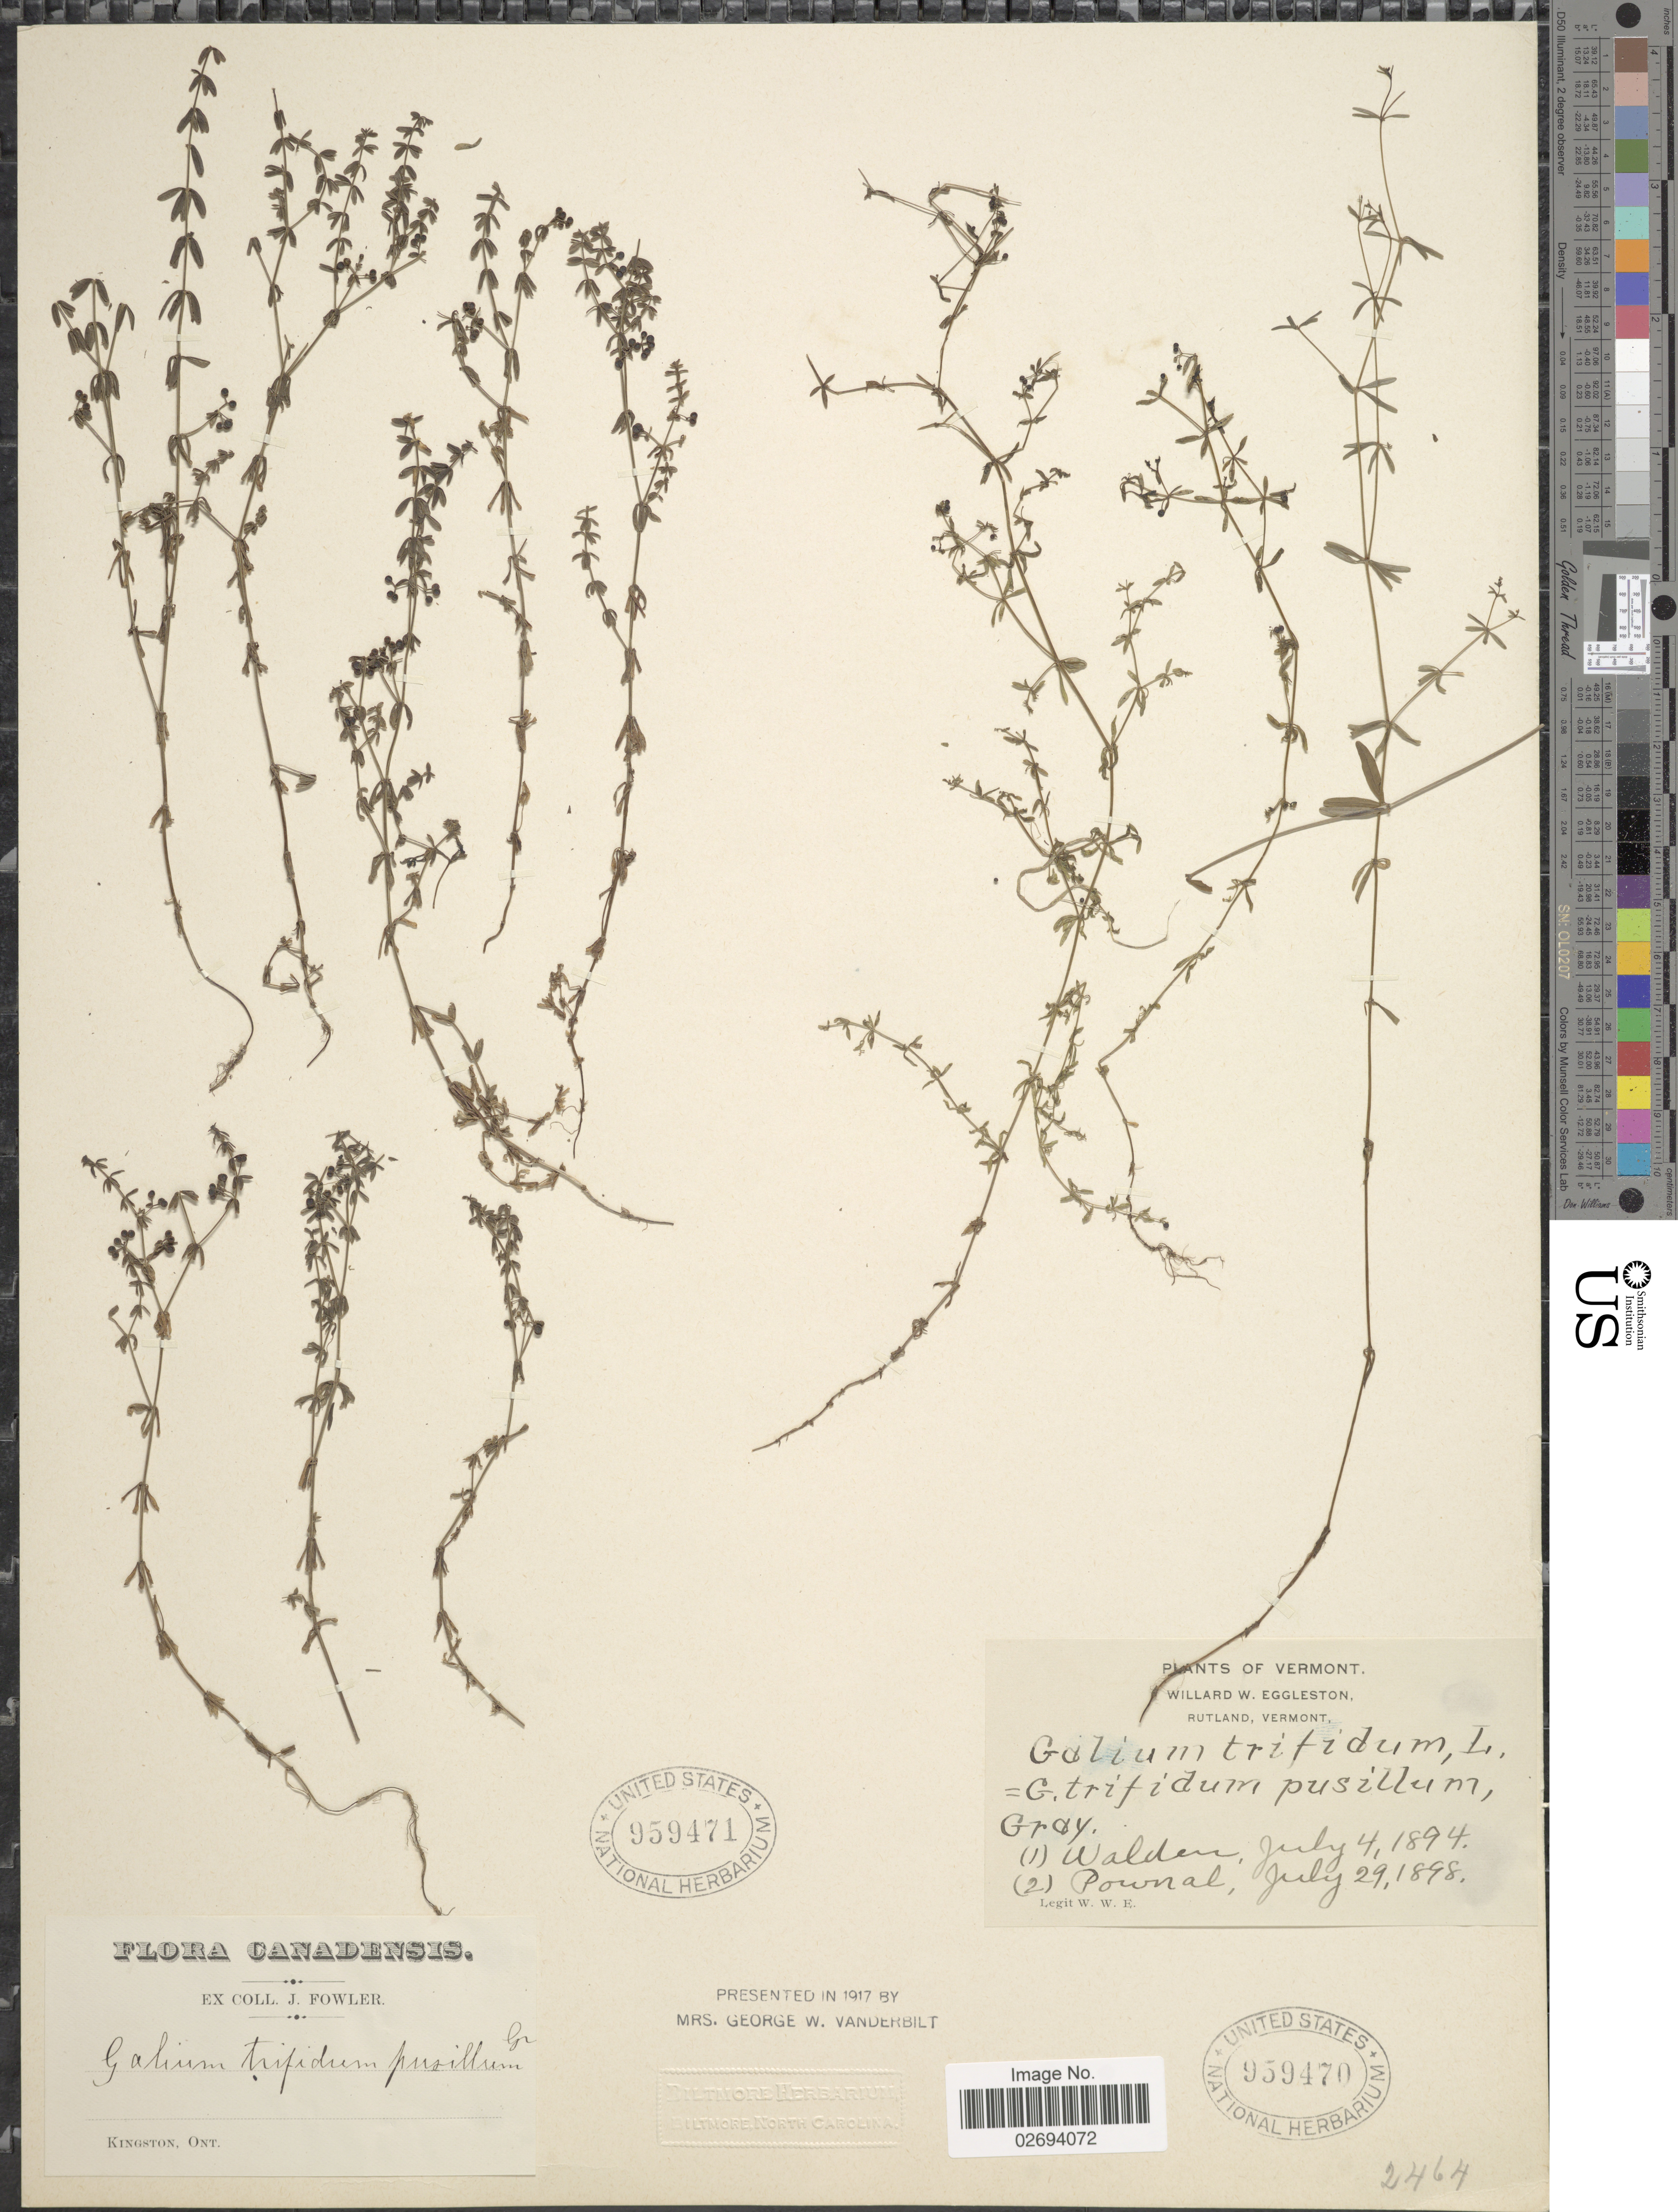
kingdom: Plantae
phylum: Tracheophyta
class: Magnoliopsida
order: Gentianales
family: Rubiaceae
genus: Galium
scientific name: Galium trifidum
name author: L.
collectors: W. W. Eggleston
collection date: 1894-07-04/1898-07-29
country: United States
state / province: Vermont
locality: Walden, Pownal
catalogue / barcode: US 959470